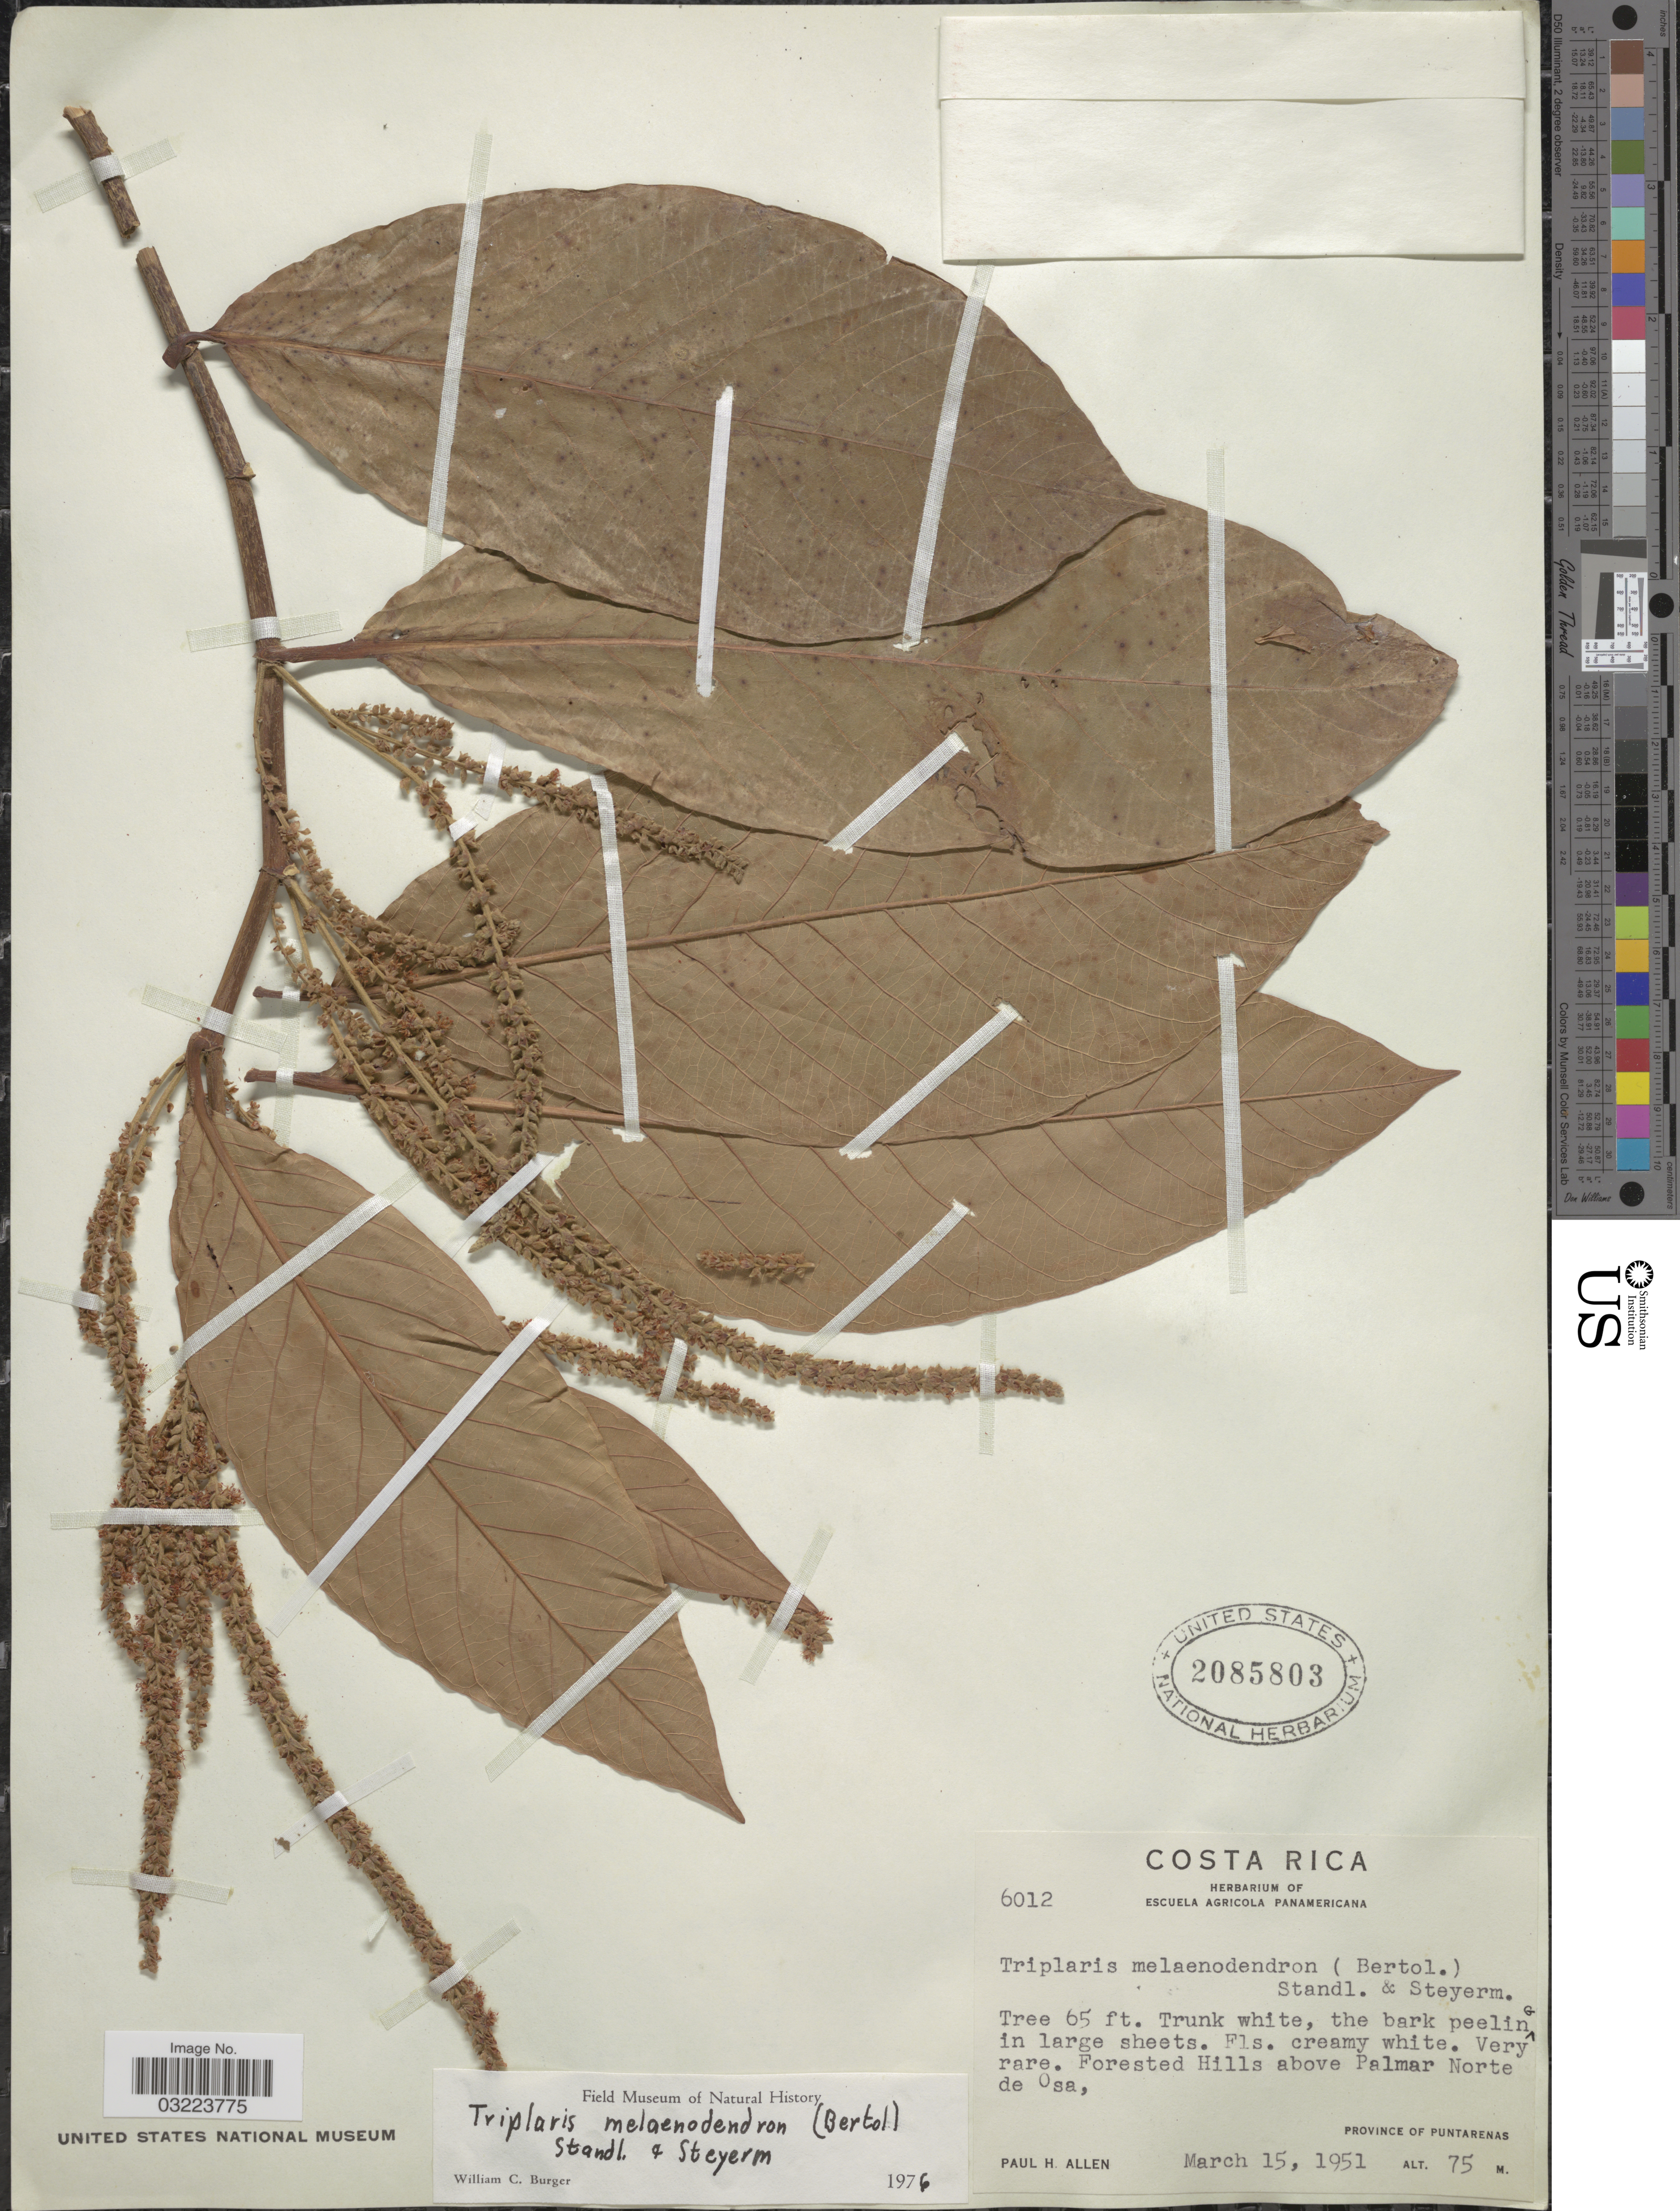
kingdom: Plantae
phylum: Tracheophyta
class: Magnoliopsida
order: Caryophyllales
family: Polygonaceae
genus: Triplaris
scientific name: Triplaris melaenodendron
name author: (Bertol.) Standl. & Steyerm.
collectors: P. H. Allen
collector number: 6012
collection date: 1951-03-15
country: Costa Rica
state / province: Puntarenas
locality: Forested Hills above Palmar Norte de Osa.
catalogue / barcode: US 2085803